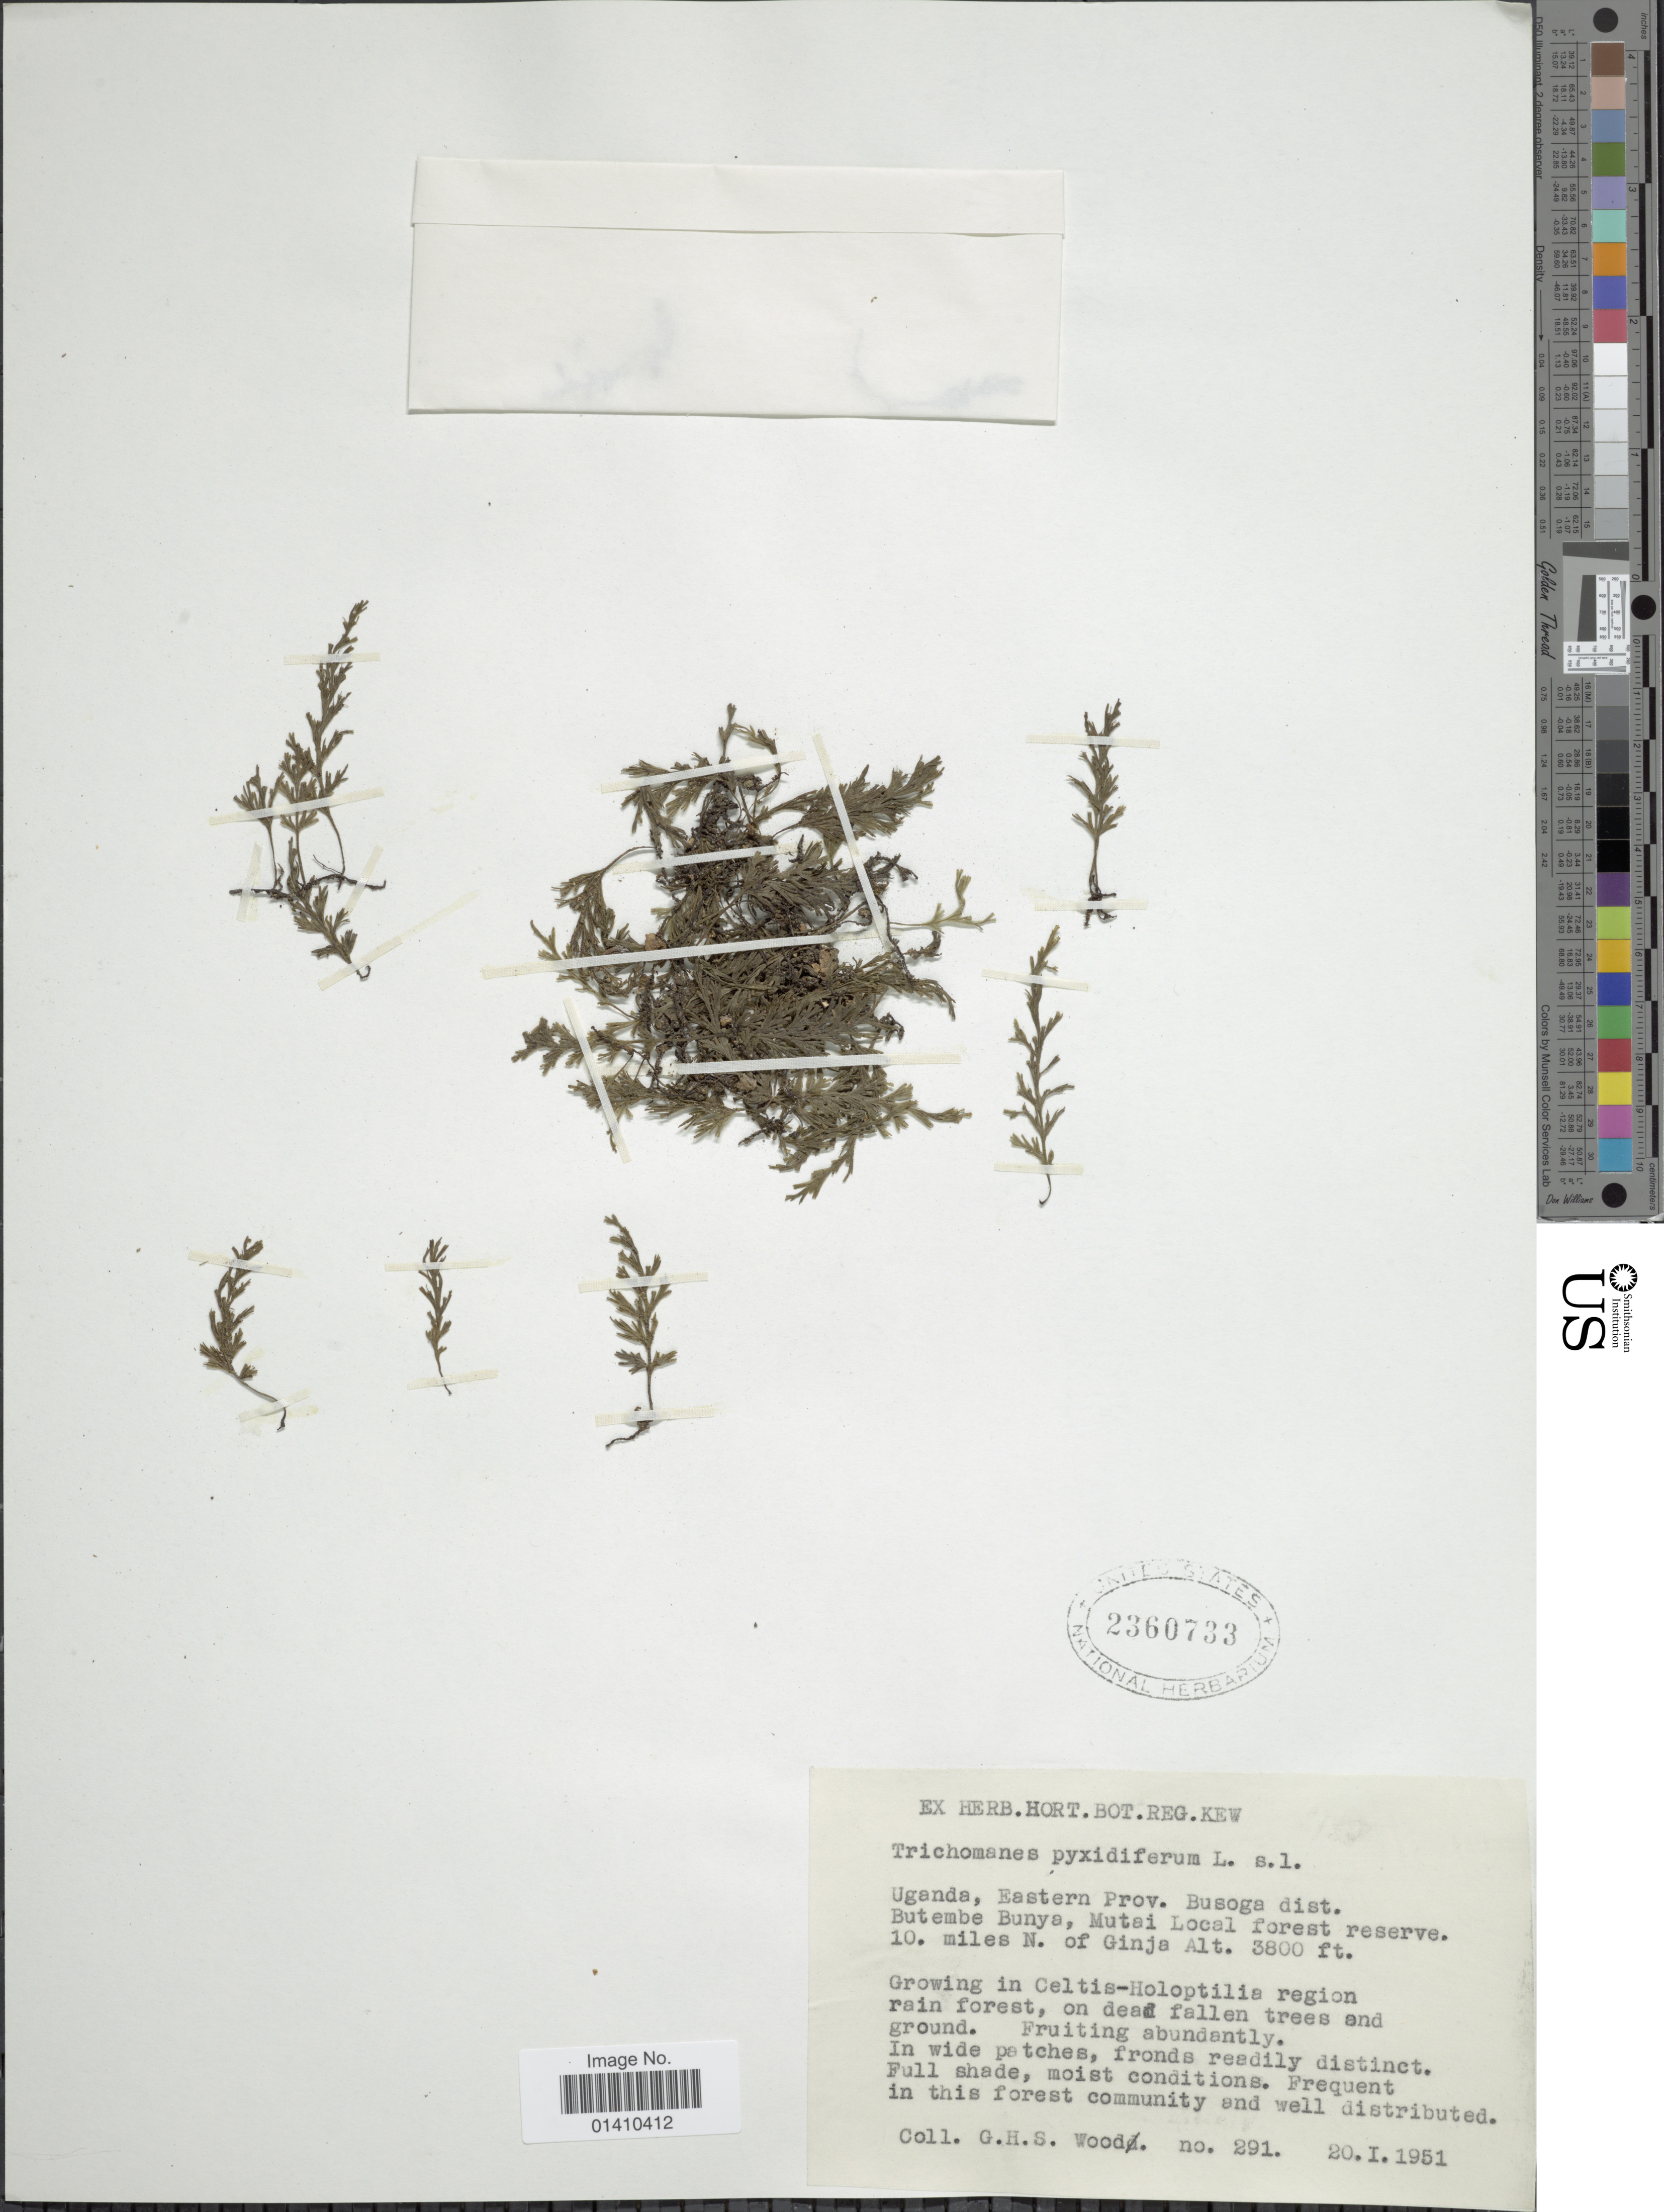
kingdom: Plantae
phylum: Tracheophyta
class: Polypodiopsida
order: Hymenophyllales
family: Hymenophyllaceae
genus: Polyphlebium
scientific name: Polyphlebium pyxidiferum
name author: (L.) Ebihara & Dubuisson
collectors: G. Wood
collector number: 291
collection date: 1951-01-20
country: Uganda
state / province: Eastern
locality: Uganda, Eastern Prov. Busoga dist. Butembe Bunya, Mutai Local forest reserve. 10 miles N. of Ginja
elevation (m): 1158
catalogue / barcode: US 2360733